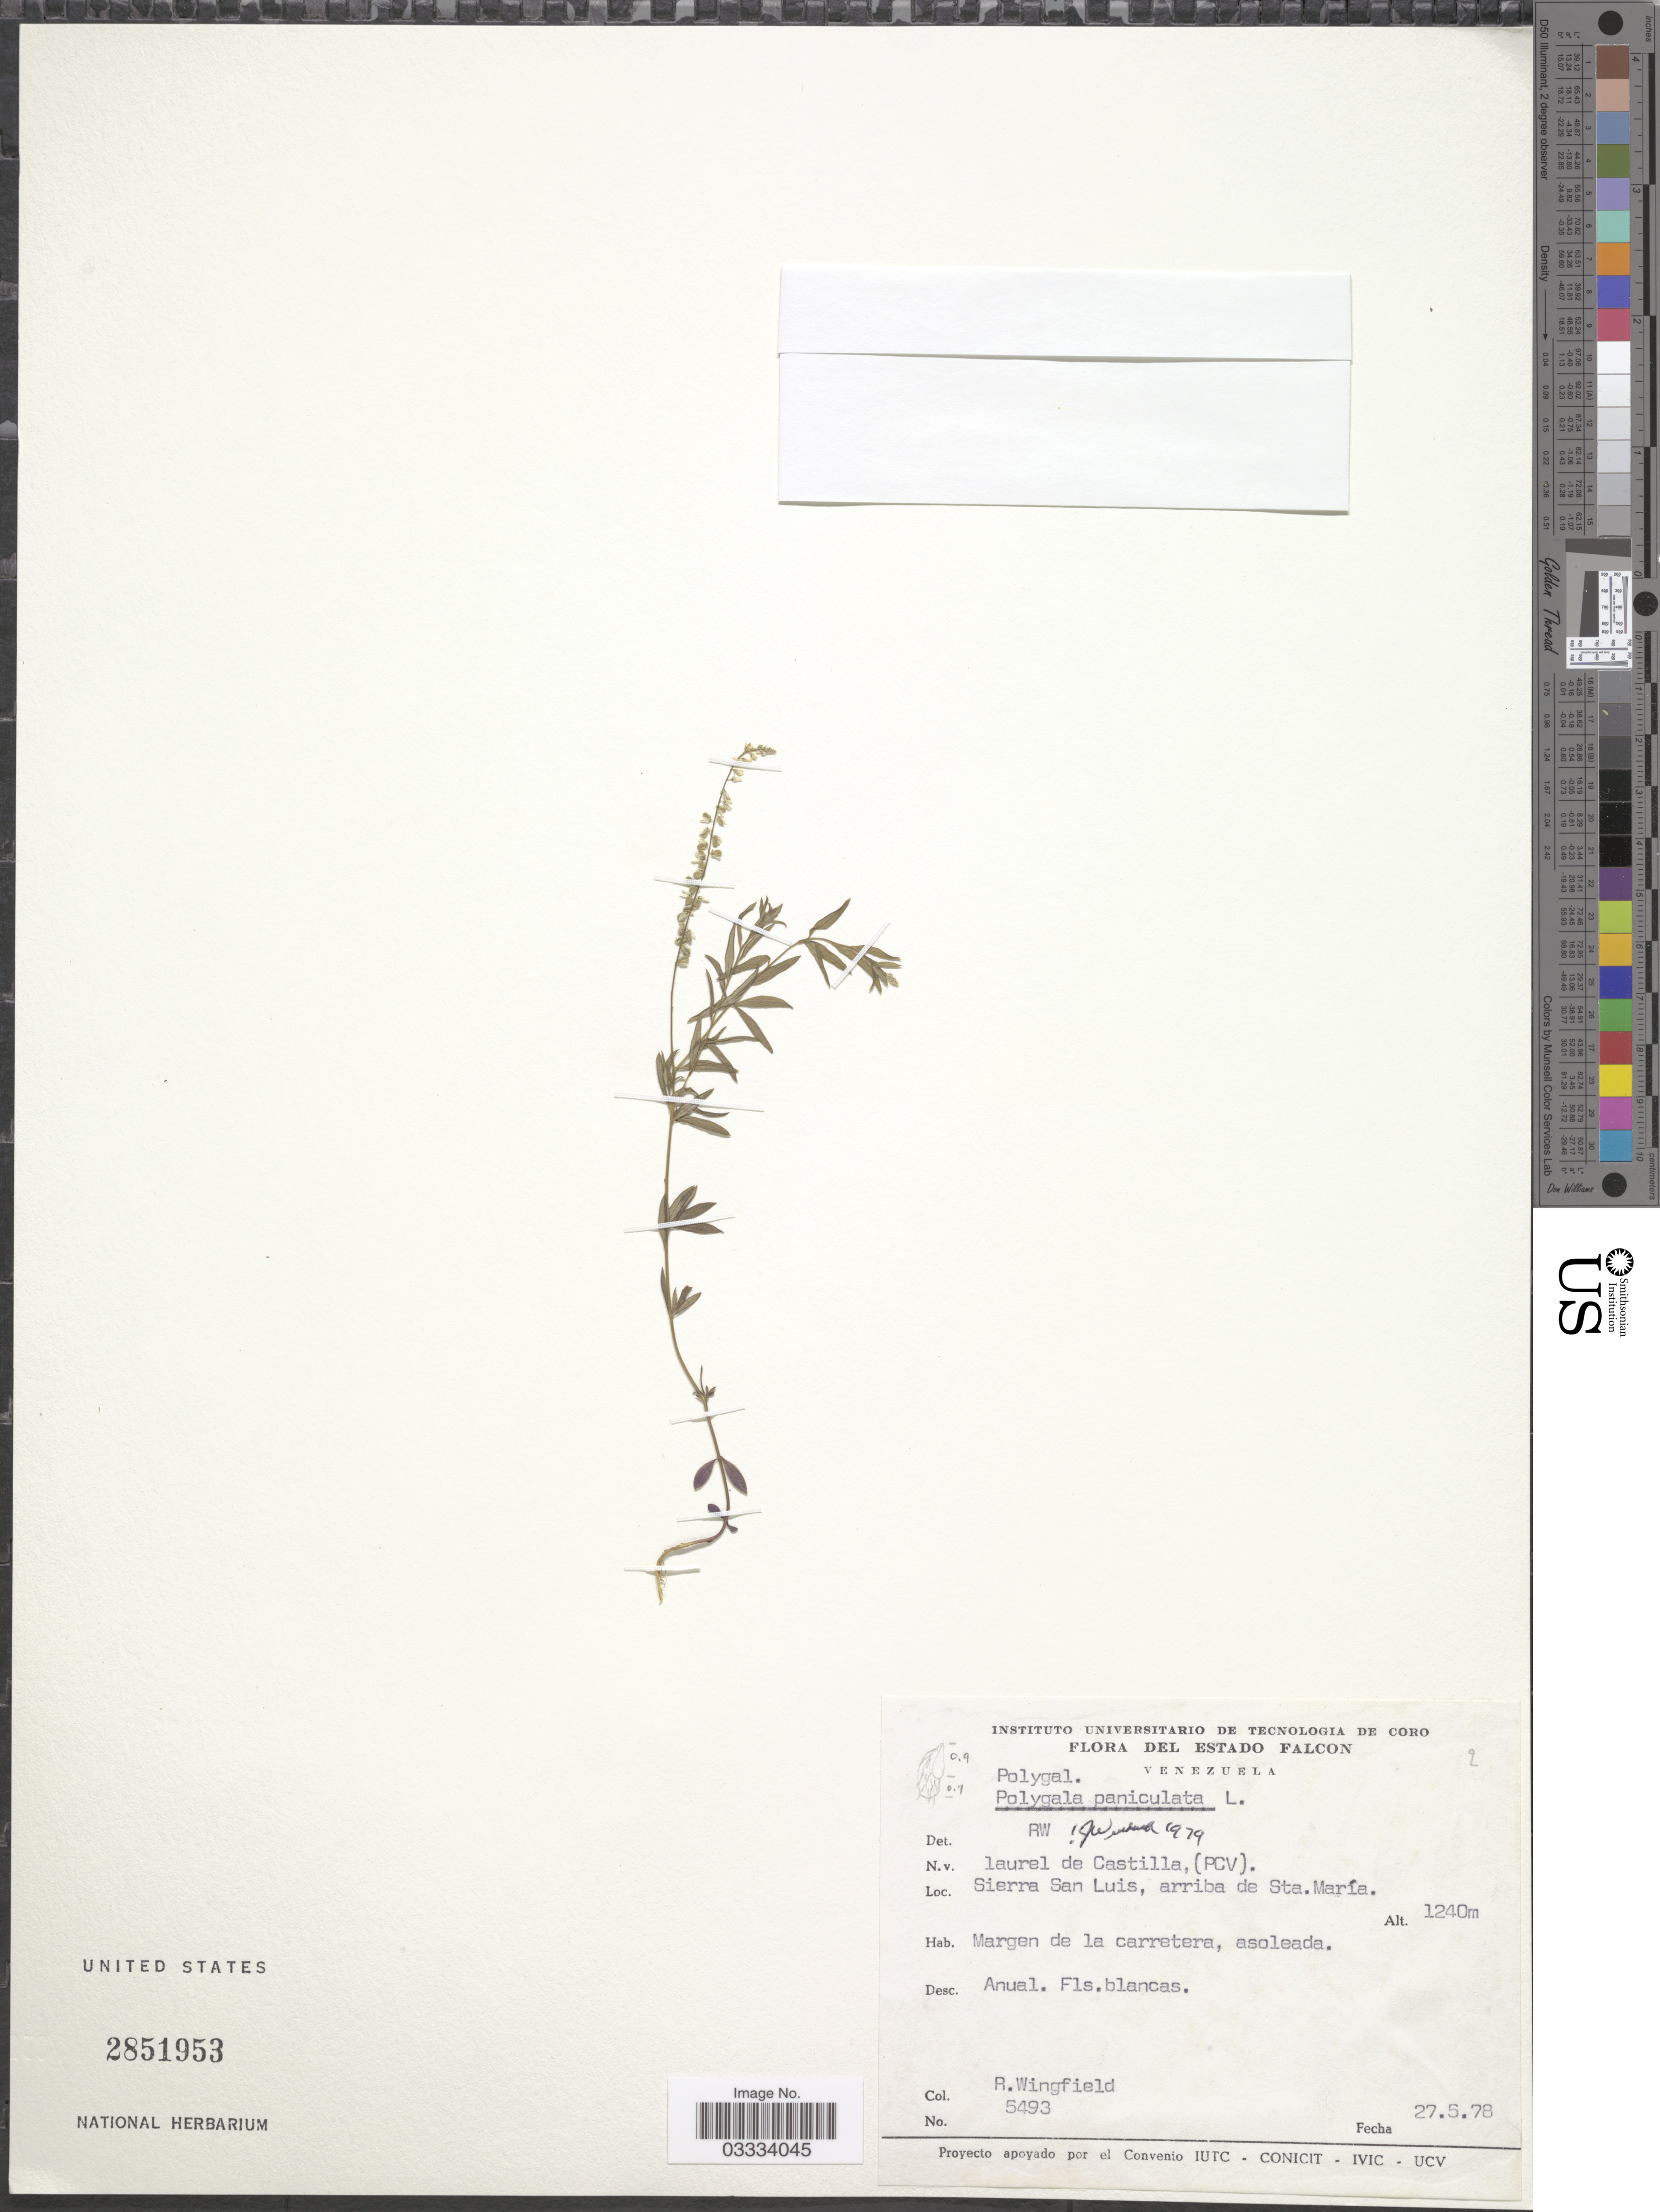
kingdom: Plantae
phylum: Tracheophyta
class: Magnoliopsida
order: Fabales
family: Polygalaceae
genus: Polygala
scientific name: Polygala paniculata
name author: L.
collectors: R. Wingfield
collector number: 5493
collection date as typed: Transcribed d/m/y: 27/5/78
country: Venezuela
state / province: Falcón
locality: Sierra San Luis, arriba de Sta. María.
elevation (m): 1240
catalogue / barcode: US 2851953